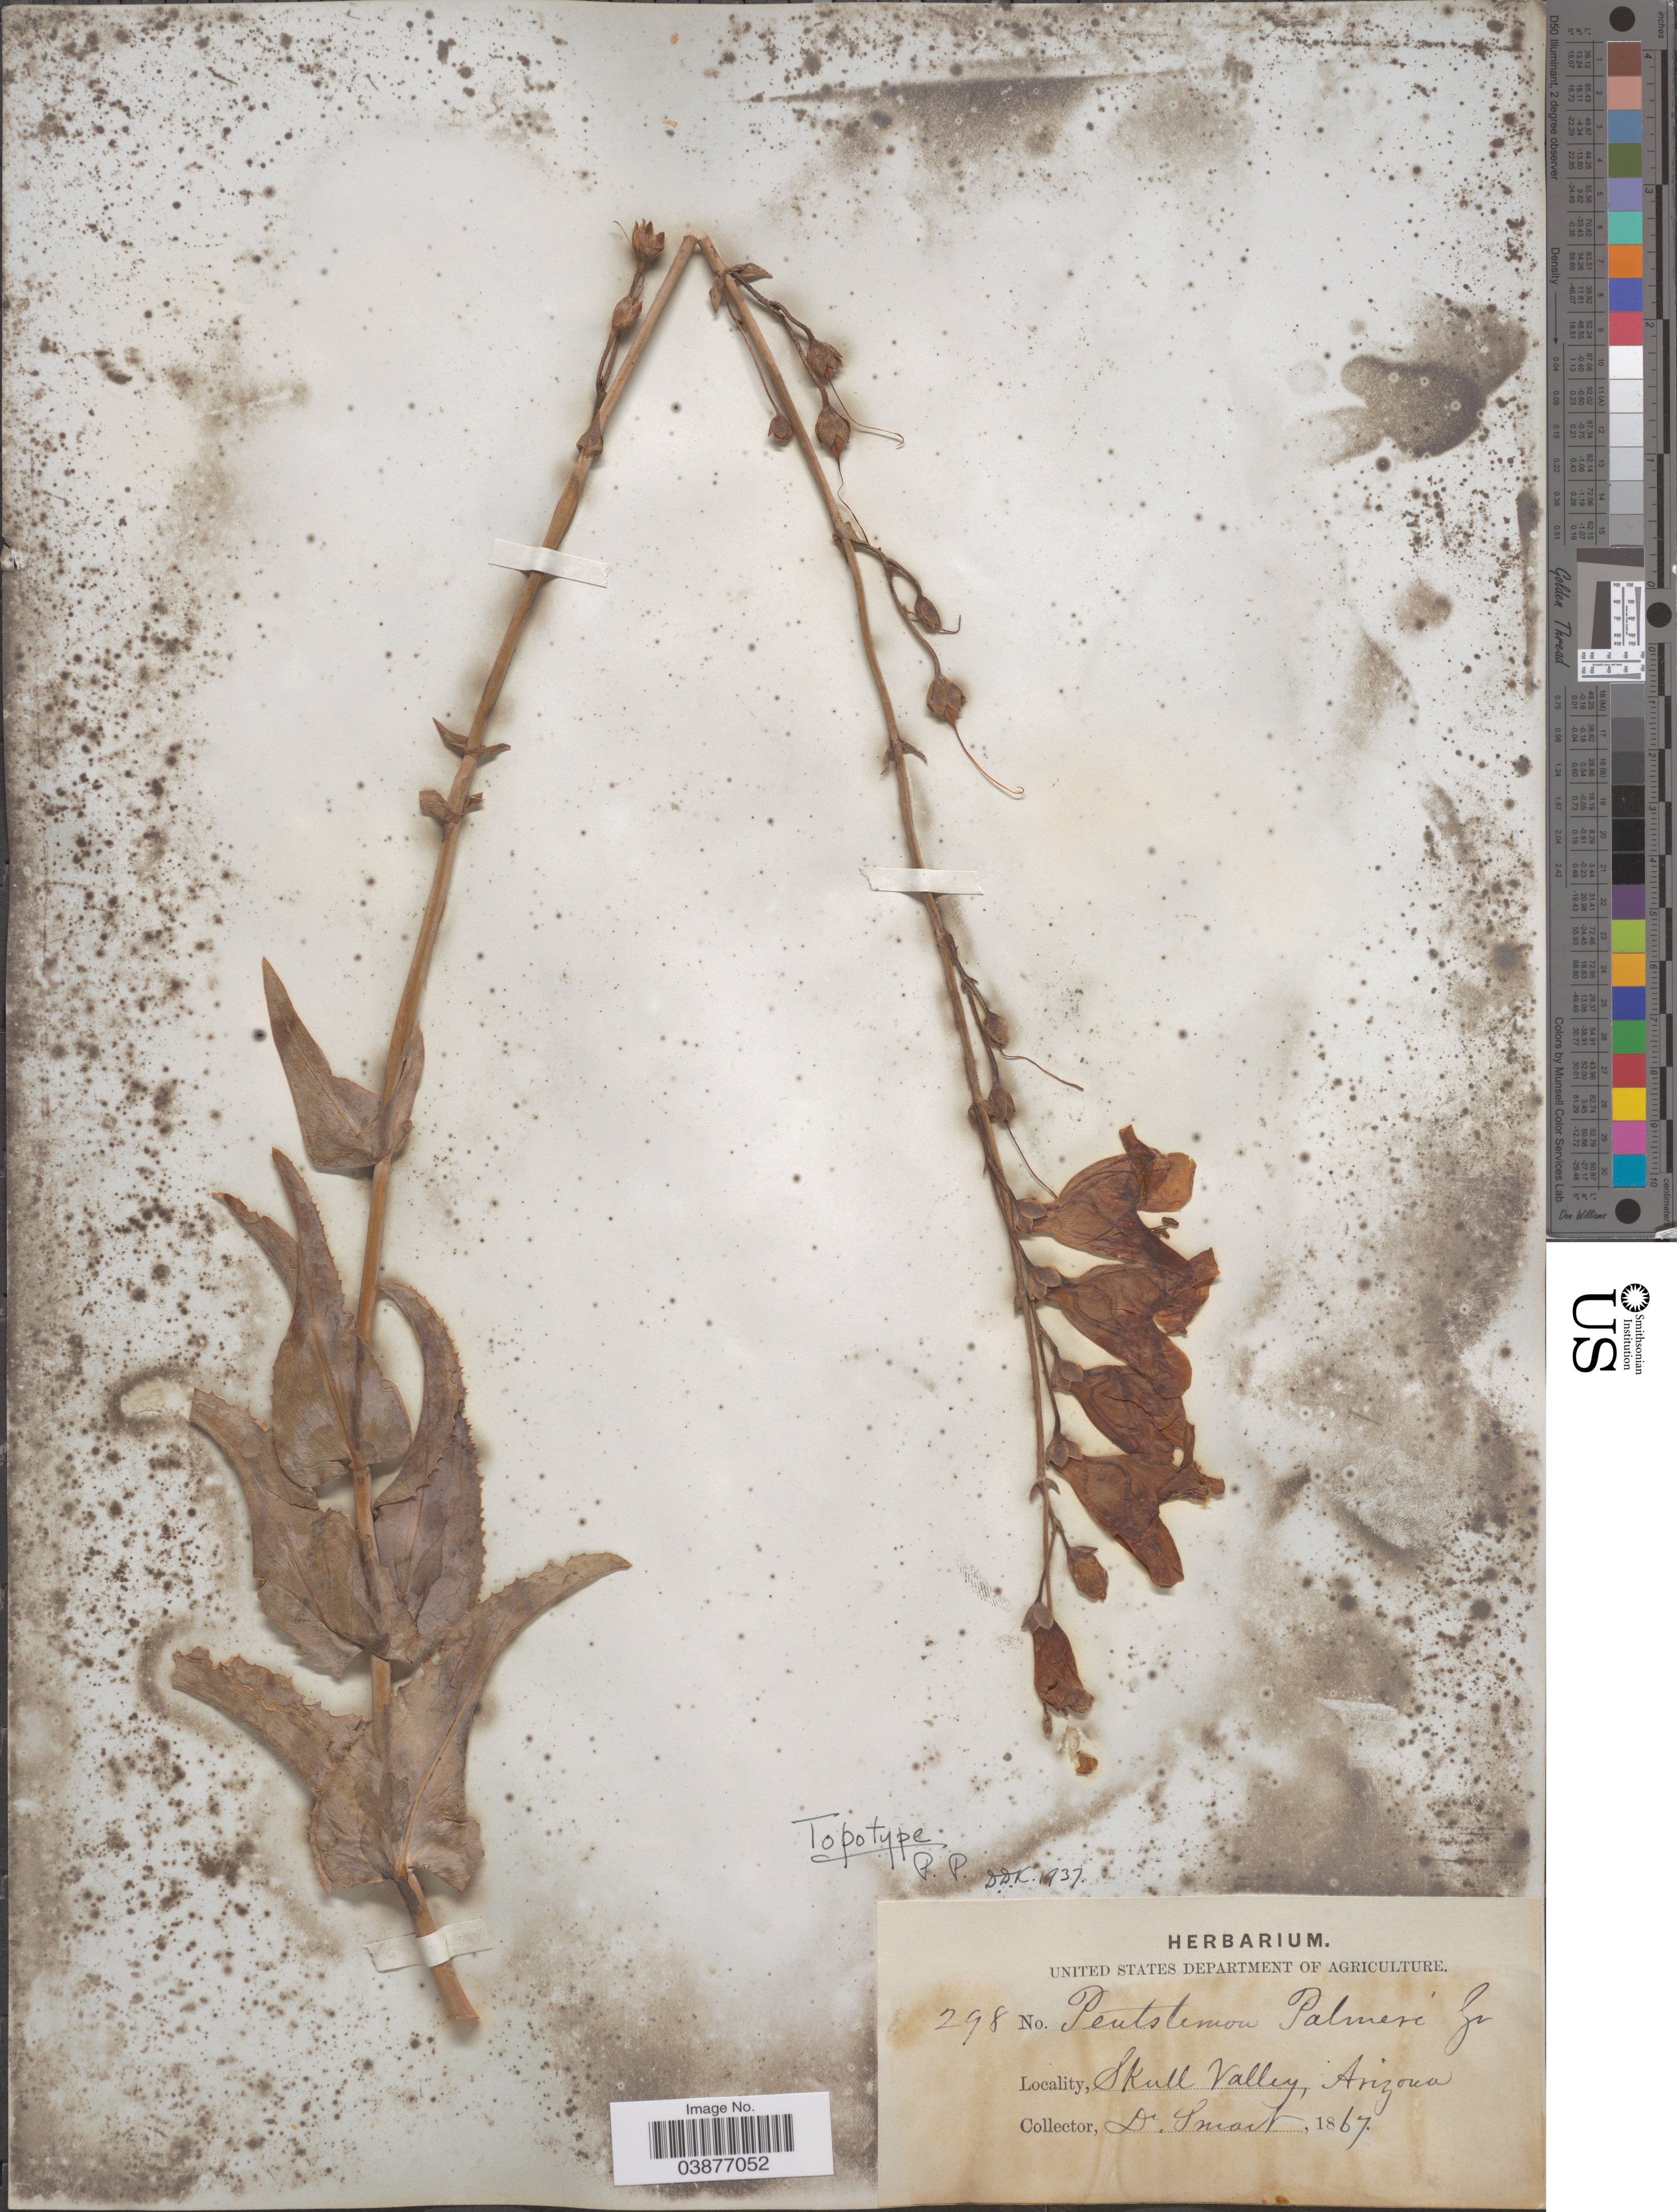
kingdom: Plantae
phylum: Tracheophyta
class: Magnoliopsida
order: Lamiales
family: Plantaginaceae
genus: Penstemon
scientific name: Penstemon palmeri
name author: A. Gray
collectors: -. Smart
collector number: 298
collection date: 1867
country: United States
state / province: Arizona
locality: Skull Valley.